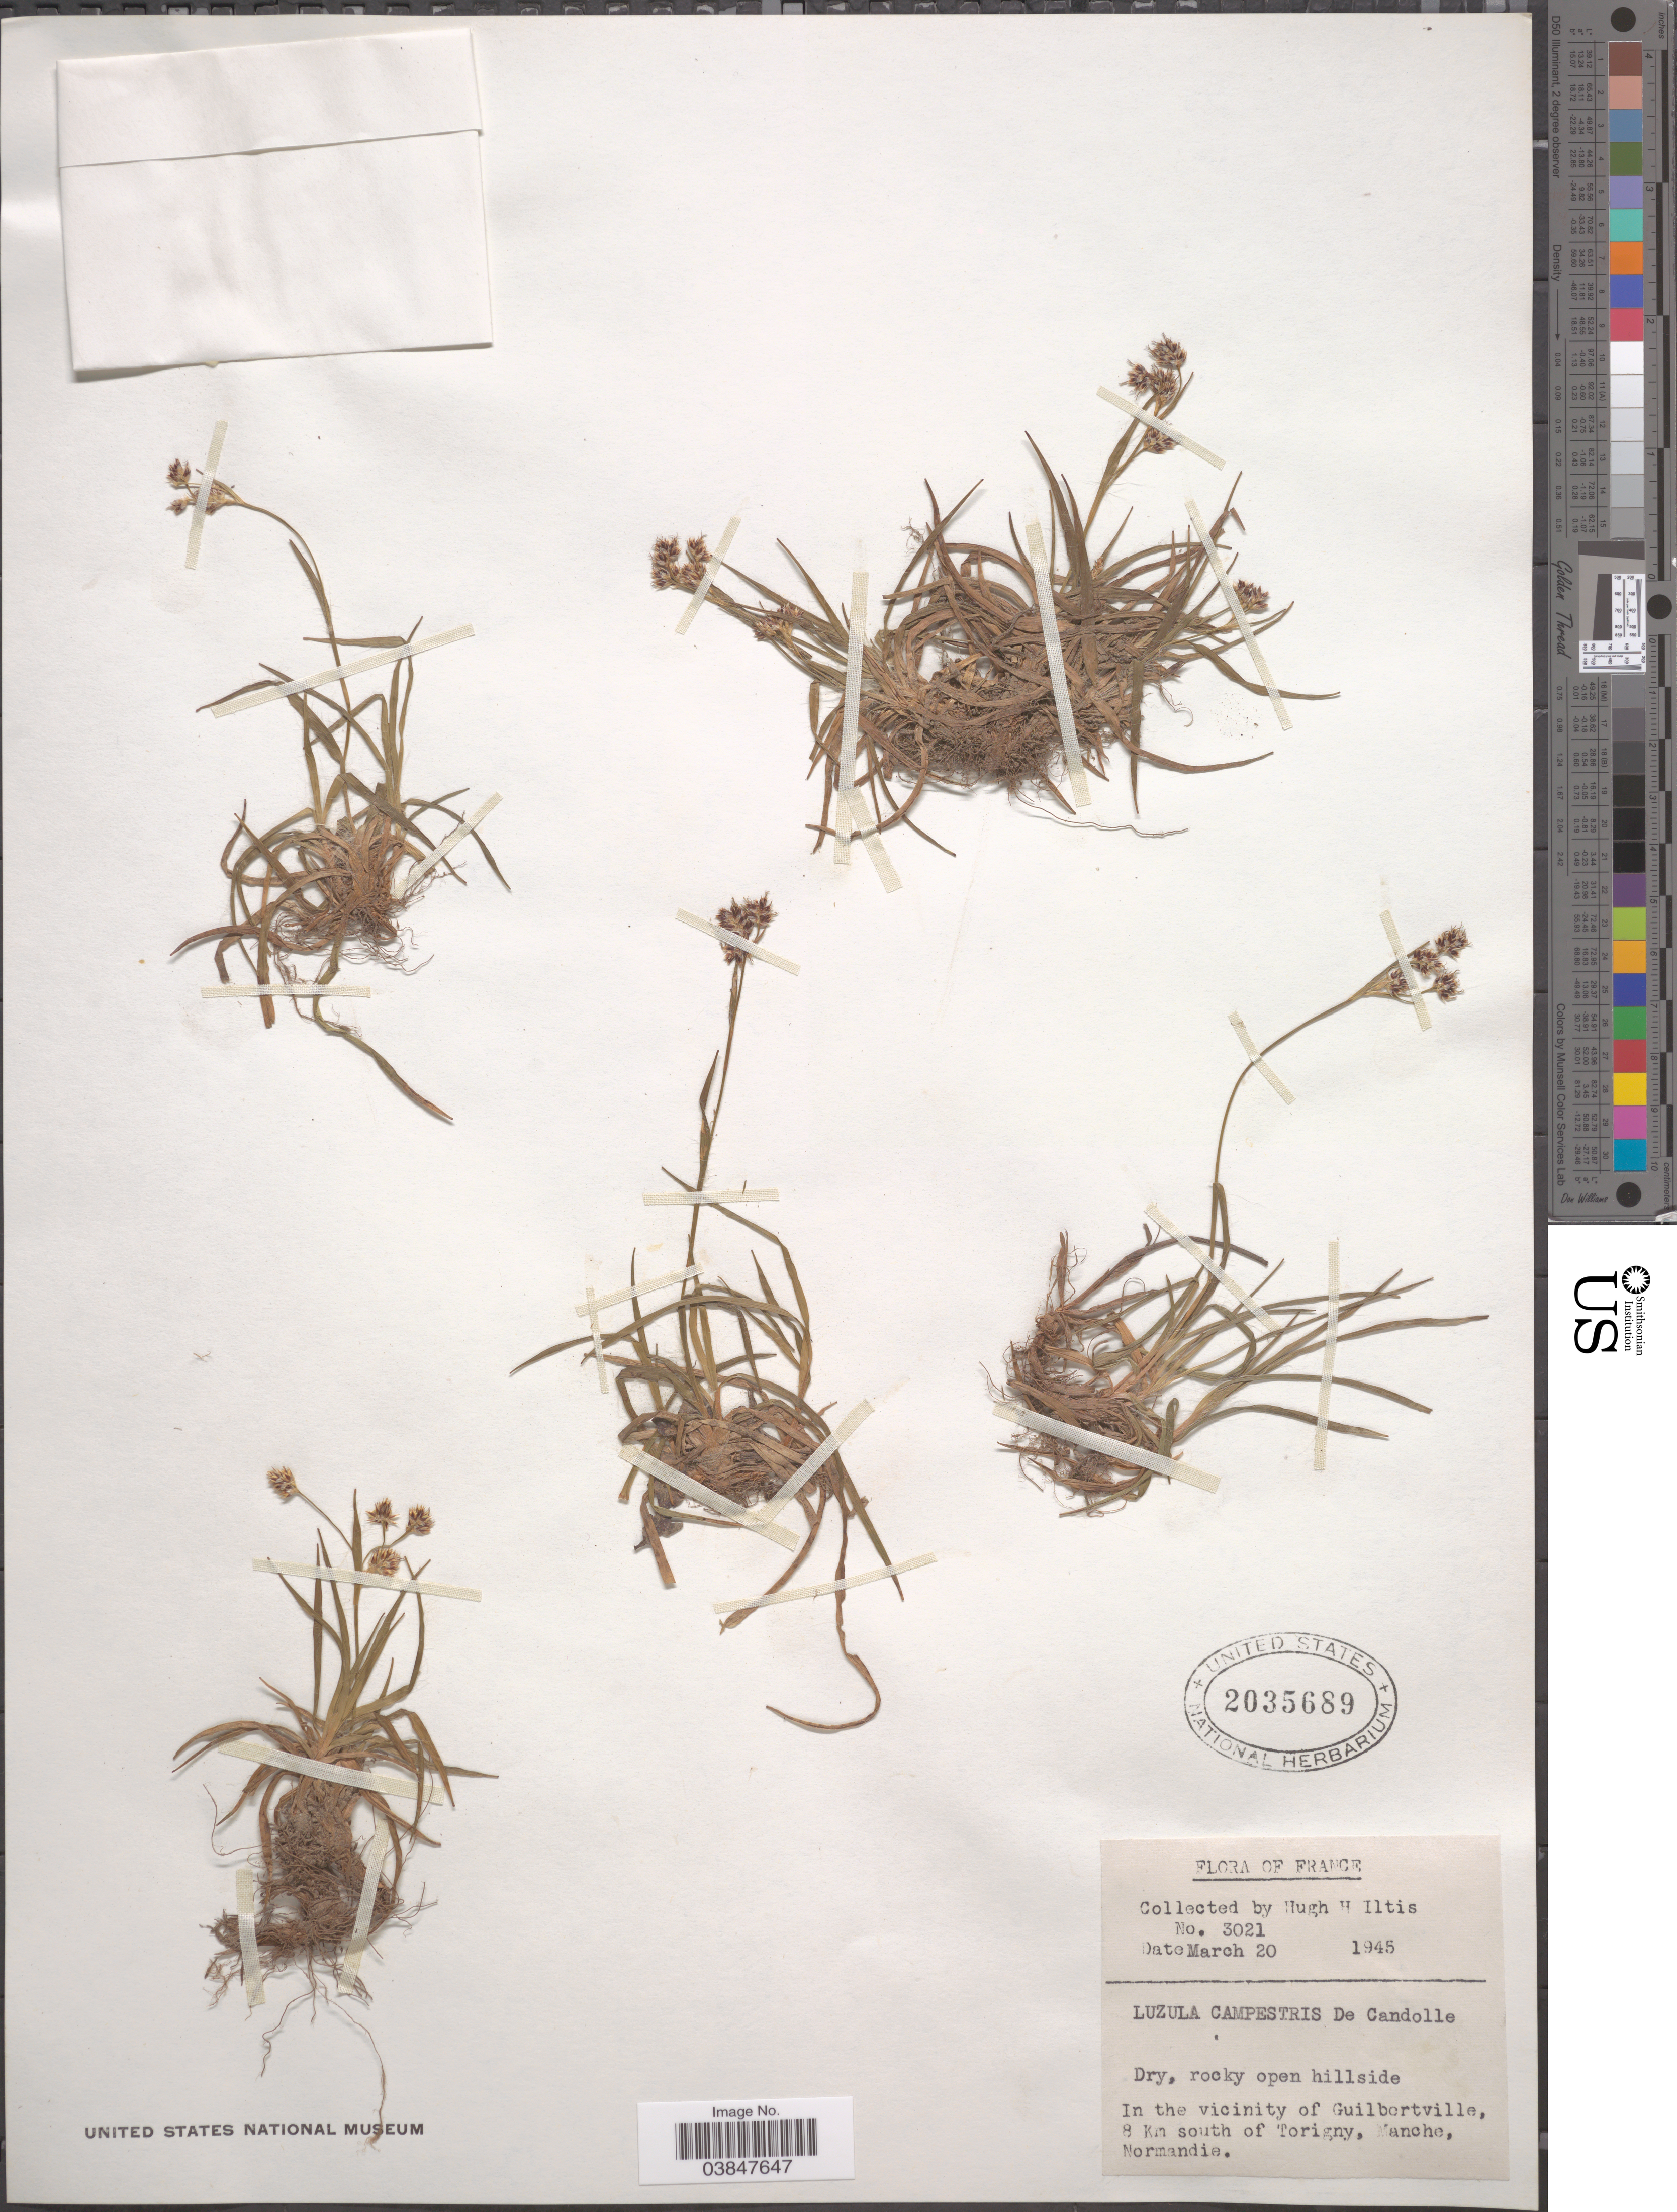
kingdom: Plantae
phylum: Tracheophyta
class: Liliopsida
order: Poales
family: Juncaceae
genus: Luzula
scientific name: Luzula campestris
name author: (L.) DC.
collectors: H. H. Iltis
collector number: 3021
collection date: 1945-03-20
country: France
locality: In the vicinity of Guilbertville, 8 Km south of Torigny, Manche, Normandie.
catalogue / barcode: US 2035689